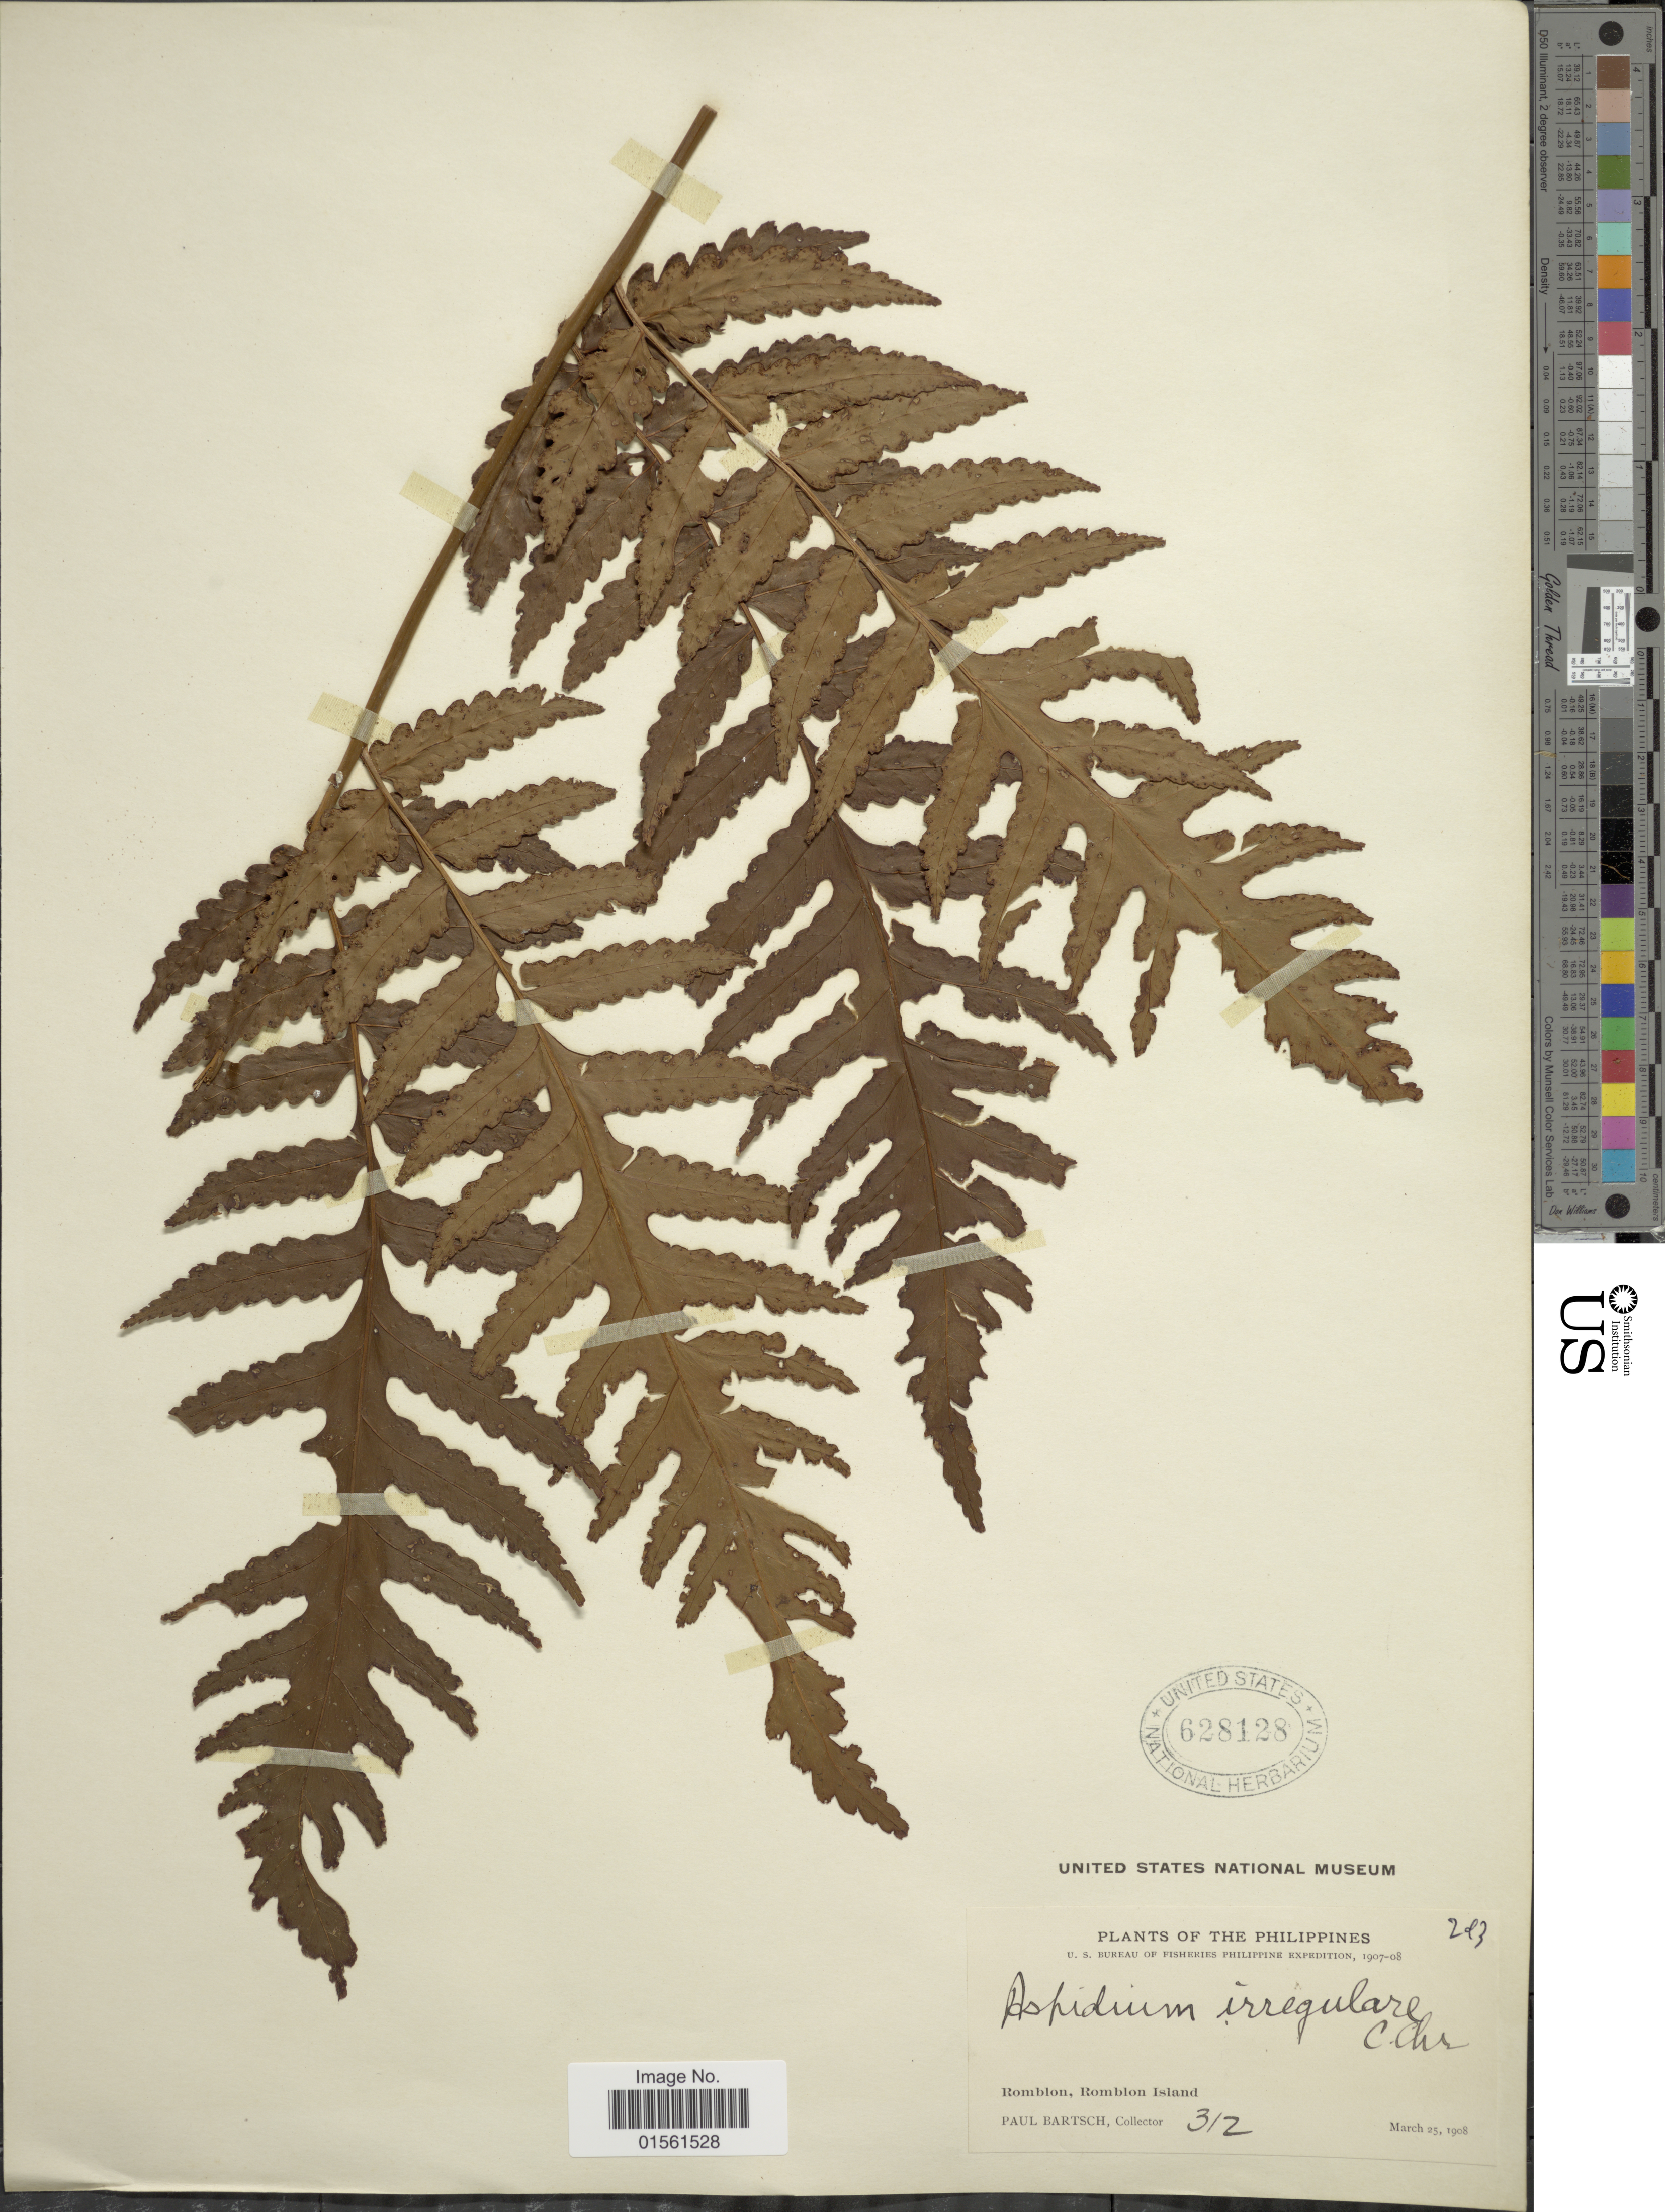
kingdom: Plantae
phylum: Tracheophyta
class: Polypodiopsida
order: Polypodiales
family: Dryopteridaceae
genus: Pleocnemia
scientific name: Pleocnemia brongniartii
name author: (Bory) Holttum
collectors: P. Bartsch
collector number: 312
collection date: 1908-03-25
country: Philippines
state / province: Mimaropa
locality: Philippines, Romblon, Romblon Island.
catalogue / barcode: US 628128